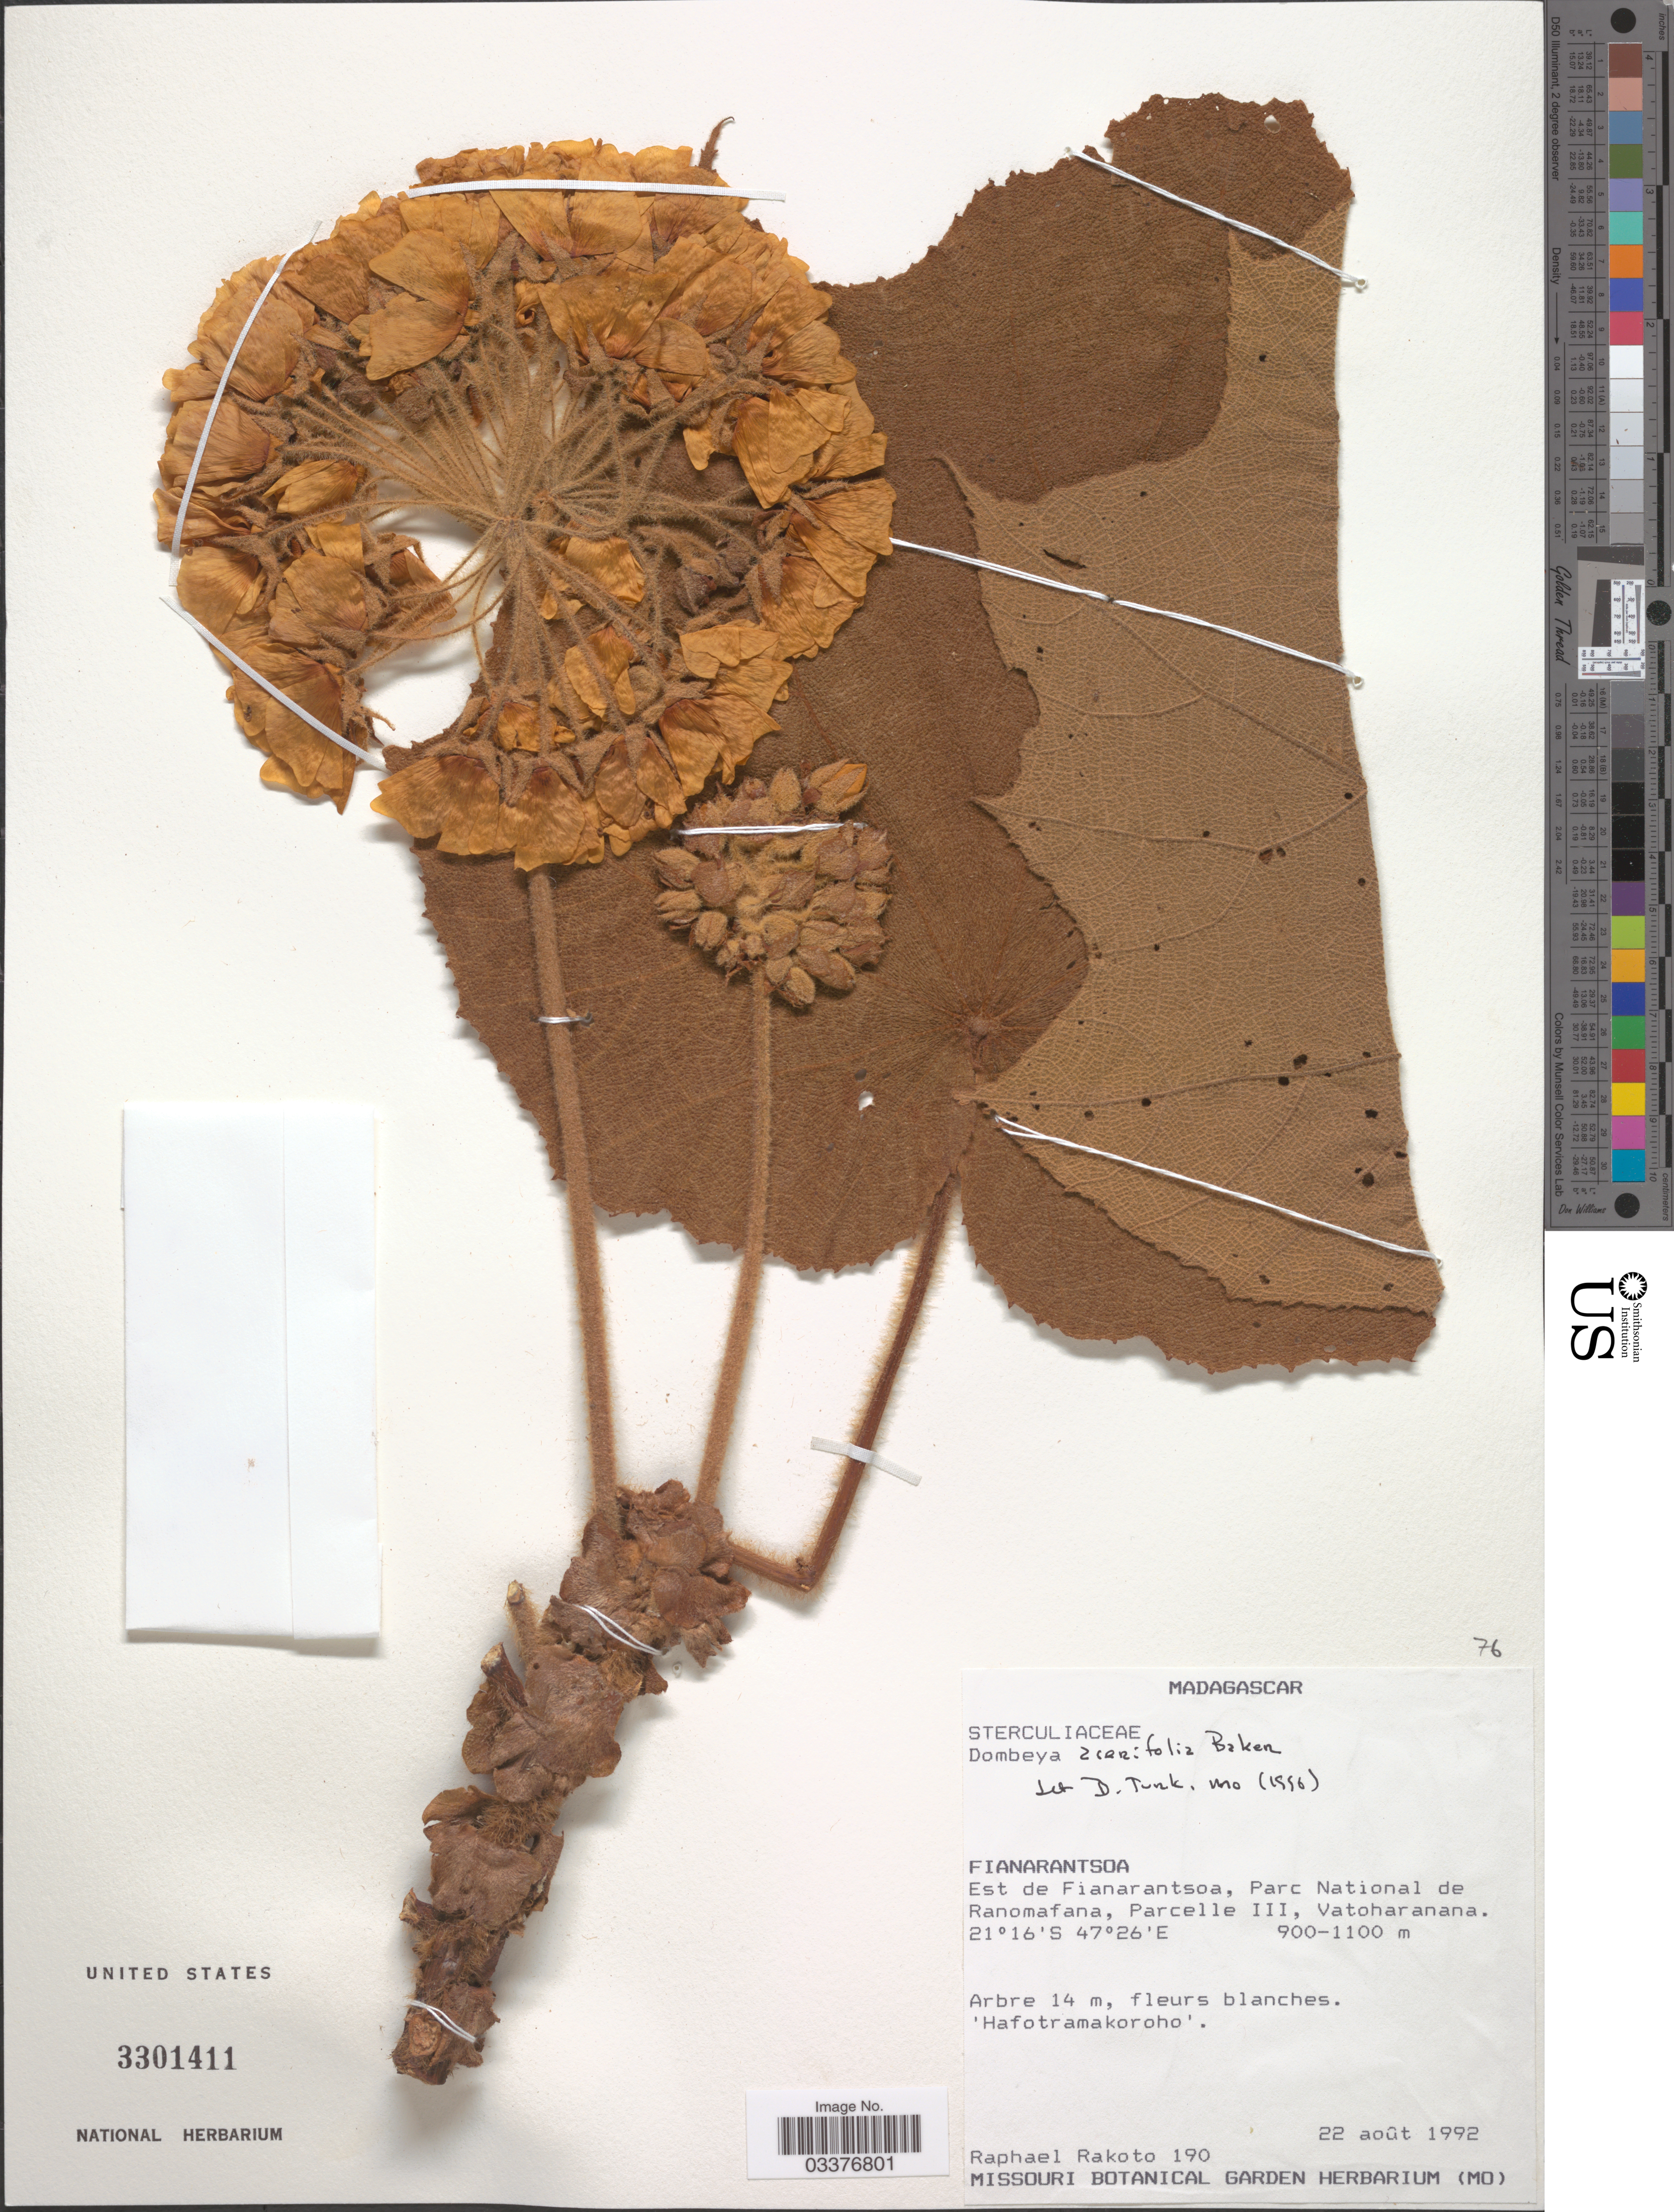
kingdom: Plantae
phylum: Tracheophyta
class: Magnoliopsida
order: Malvales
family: Malvaceae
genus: Dombeya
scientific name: Dombeya acerifolia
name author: (L.) Gaertn.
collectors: R. Rakoto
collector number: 190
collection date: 1992-08-22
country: Madagascar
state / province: Vatovavy Fitovinany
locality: Est de Fianarantsoa, Parc National de Ranomafana, Parcelle III, Vatoharanana.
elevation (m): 900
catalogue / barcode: US 3301411